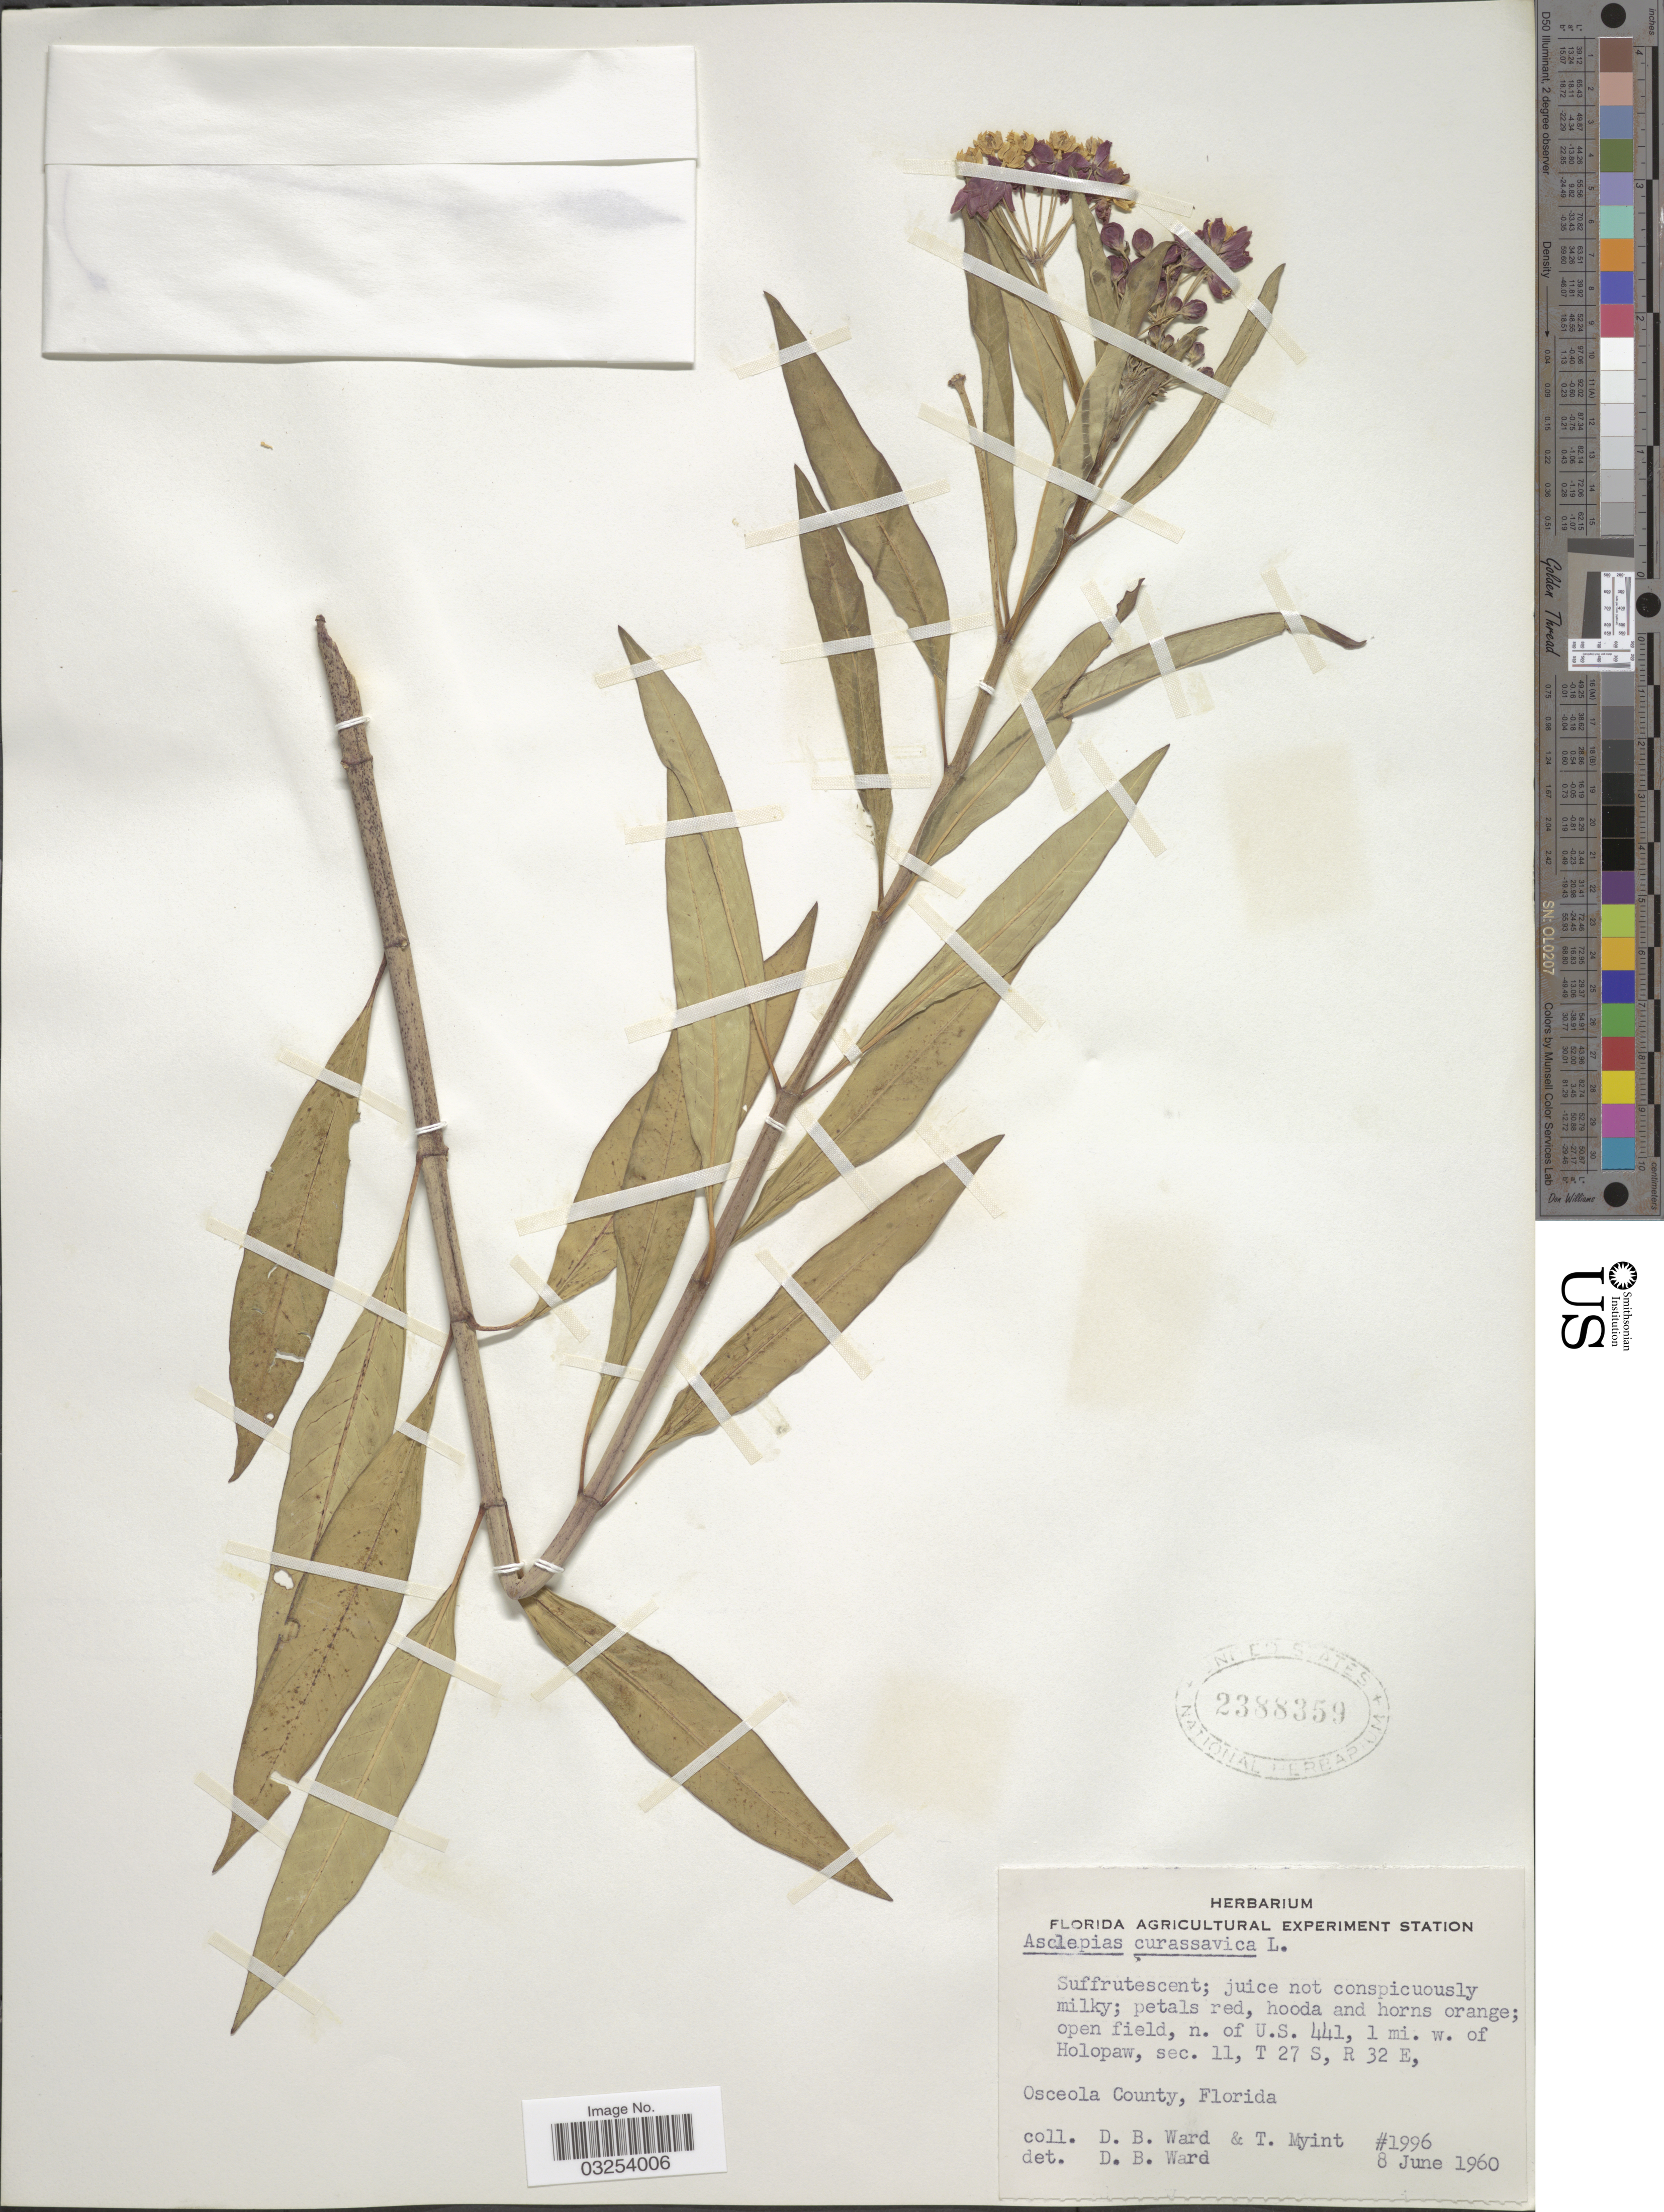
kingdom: Plantae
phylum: Tracheophyta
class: Magnoliopsida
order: Gentianales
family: Apocynaceae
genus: Asclepias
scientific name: Asclepias curassavica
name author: L.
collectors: D. B. Ward & T. Myint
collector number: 1996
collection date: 1960-06-08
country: United States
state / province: Florida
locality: Osceola County. N. of U.S. 441, 1 mi. w. of Holopaw, sec. 11, T 27 S, R 32 E.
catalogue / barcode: US 2388359